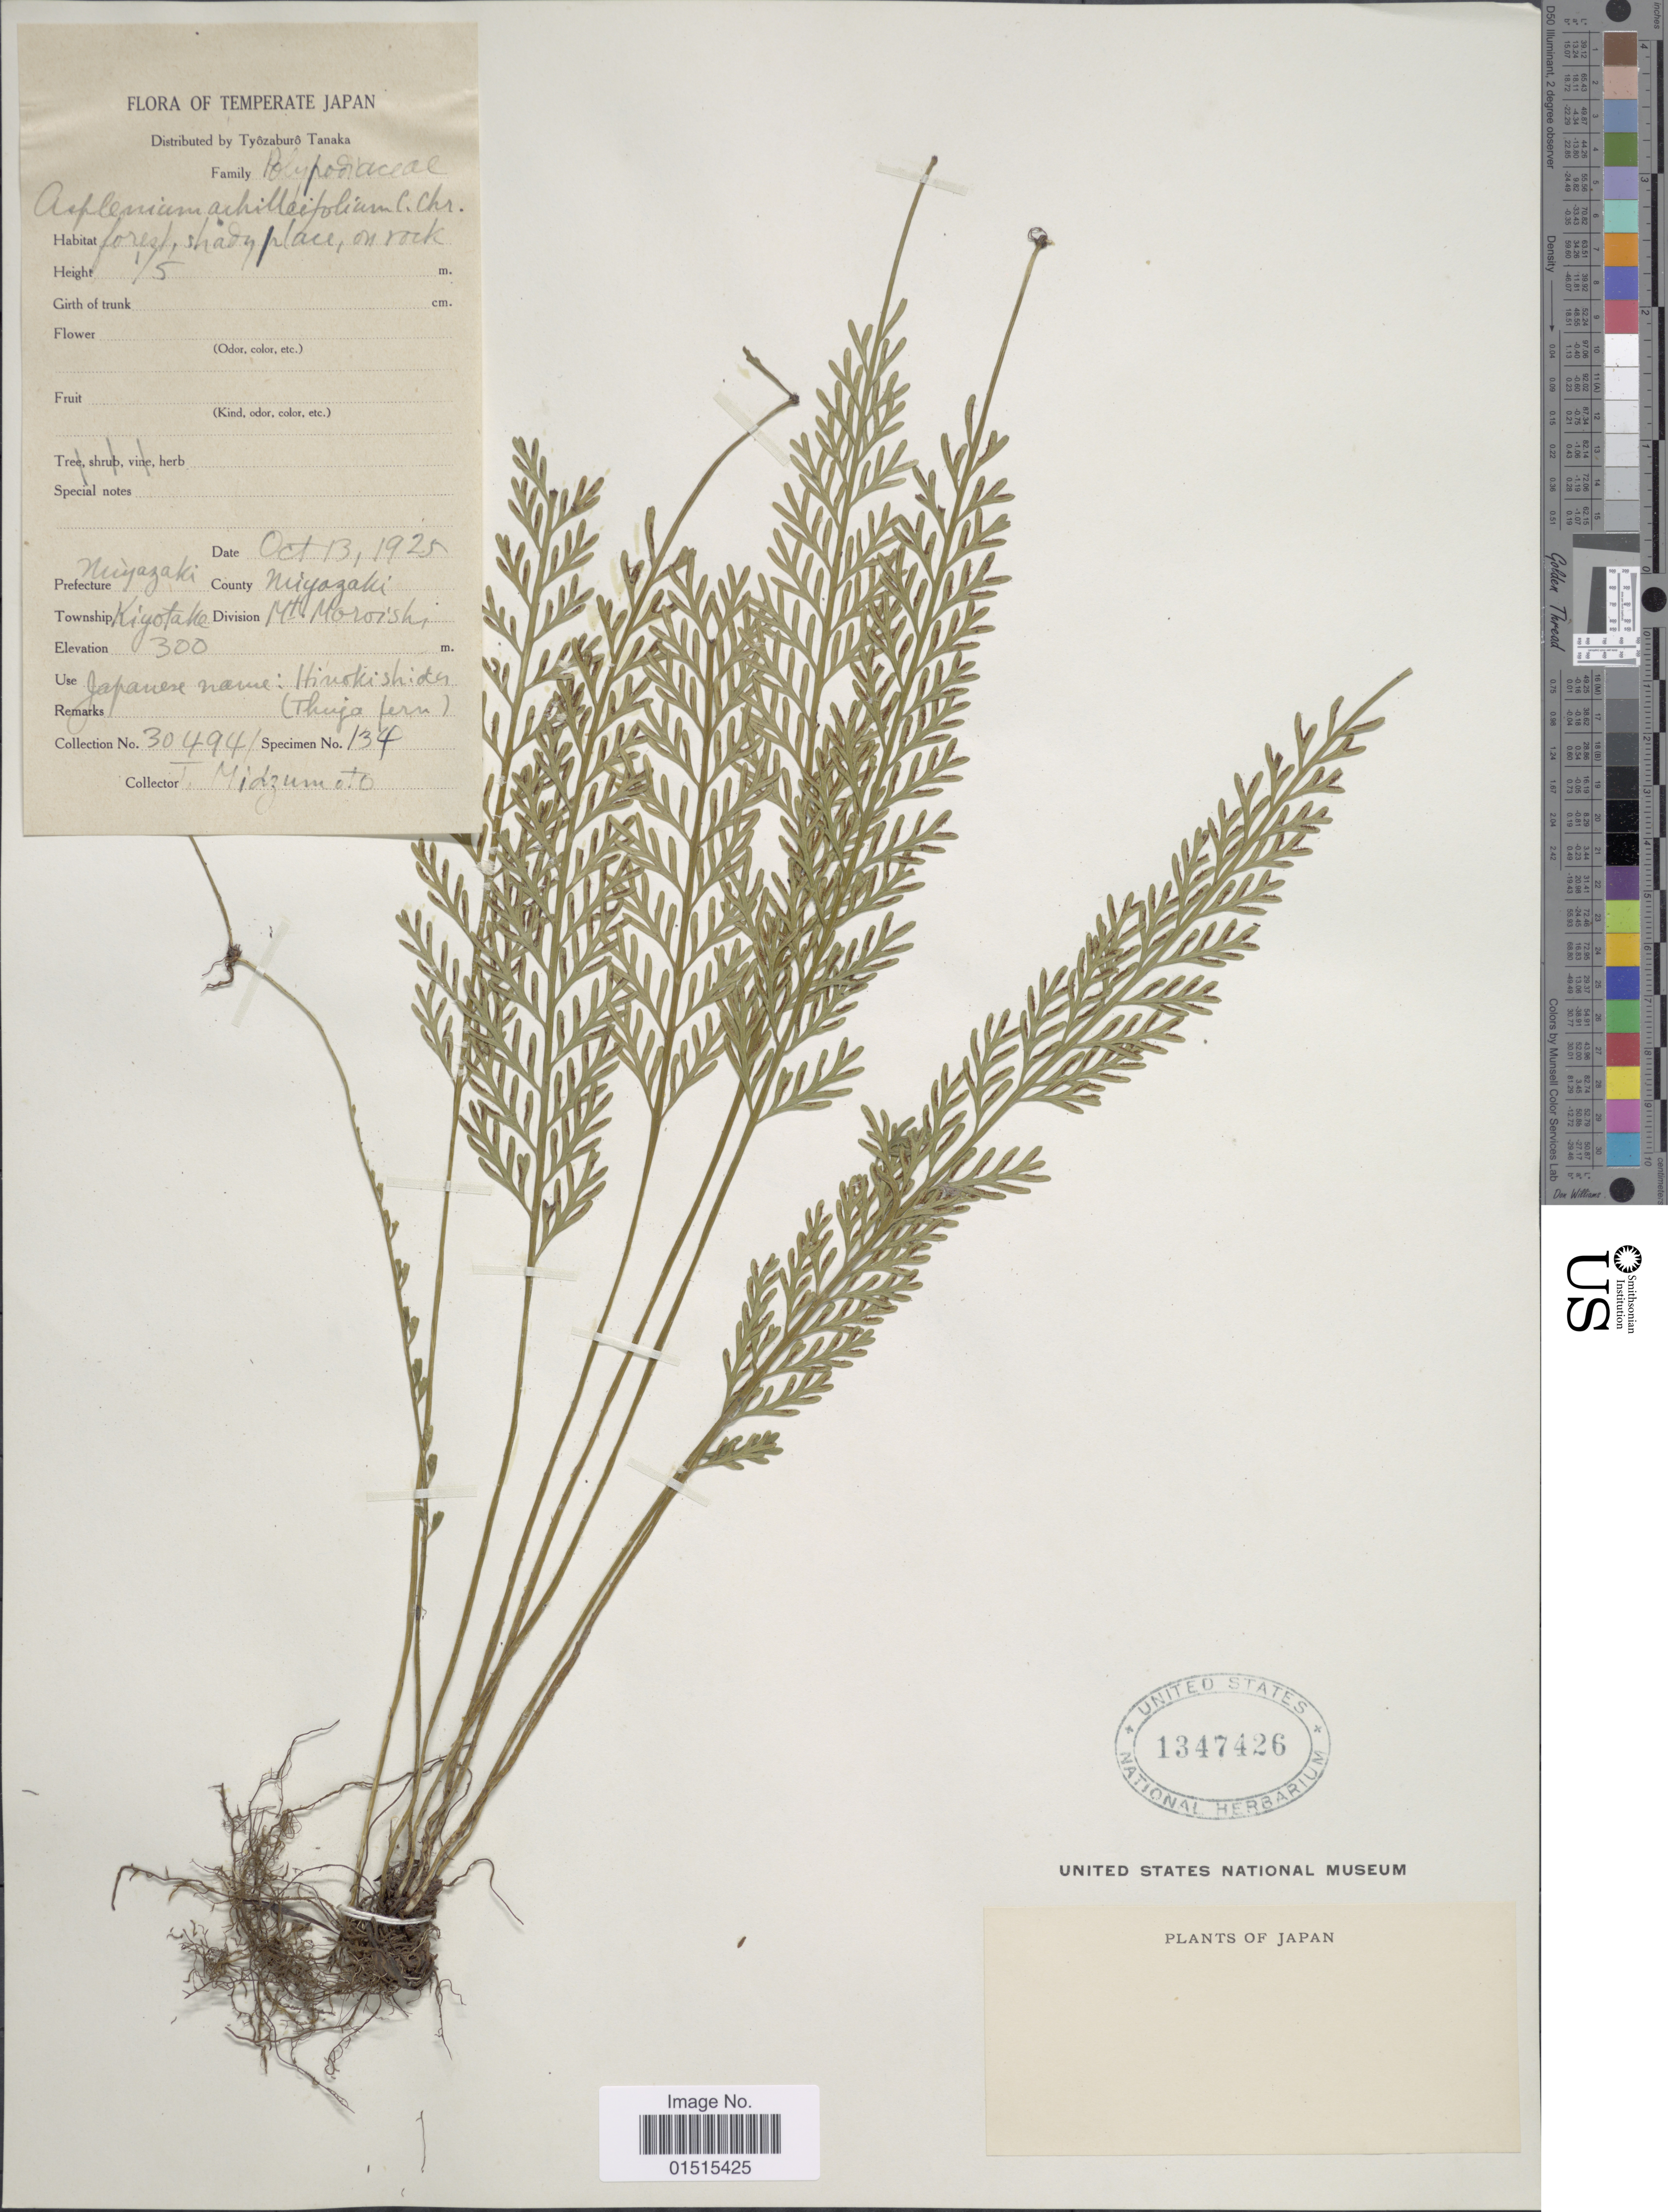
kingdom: Plantae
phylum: Tracheophyta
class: Polypodiopsida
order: Polypodiales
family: Aspleniaceae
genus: Asplenium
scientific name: Asplenium prolongatum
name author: Hook.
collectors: T. Midzumato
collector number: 304941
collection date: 1925-10-13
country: Japan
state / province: Miyazaki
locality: Miyazaki, Kiyotake, Mt. Moroishi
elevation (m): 300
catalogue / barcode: US 1347426